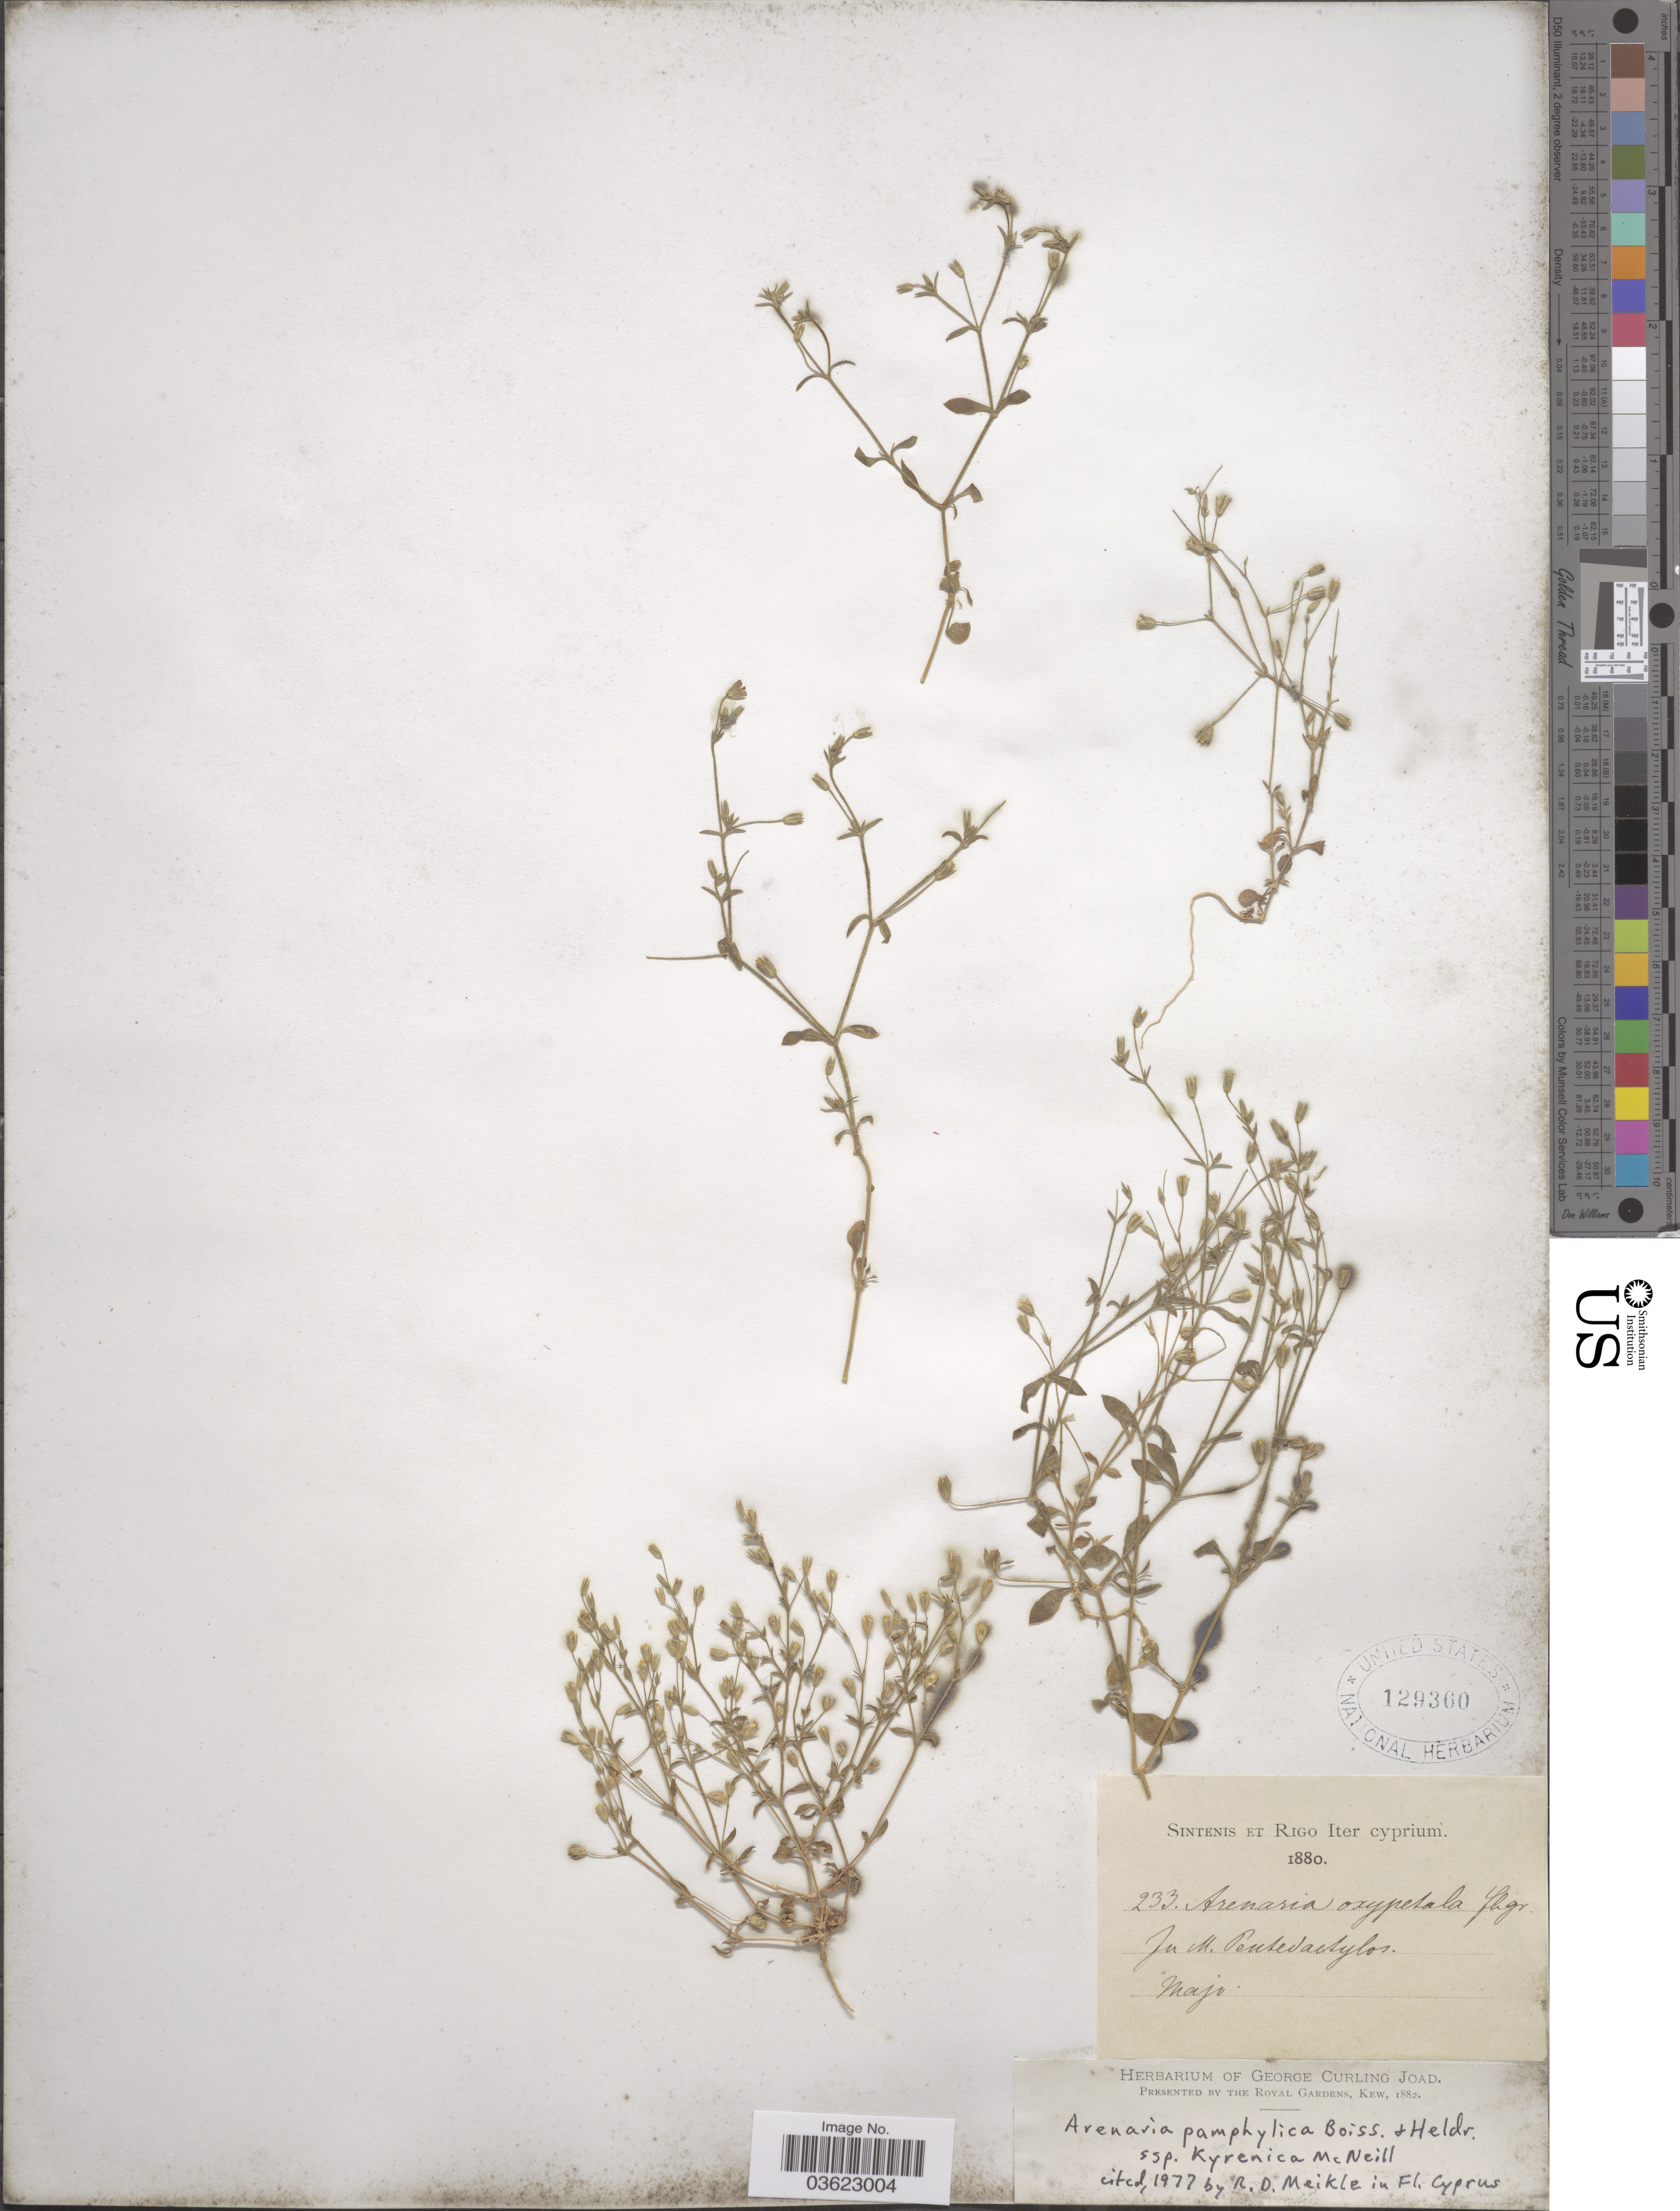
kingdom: Plantae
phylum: Tracheophyta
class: Magnoliopsida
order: Caryophyllales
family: Caryophyllaceae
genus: Arenaria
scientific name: Arenaria pamphylica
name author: Boiss. & Heldr.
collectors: -. Sintenis & -- Rigo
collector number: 233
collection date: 1880-05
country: Cyprus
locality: Iter Cyprium. In M. Pentedactylos.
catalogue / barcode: US 129360